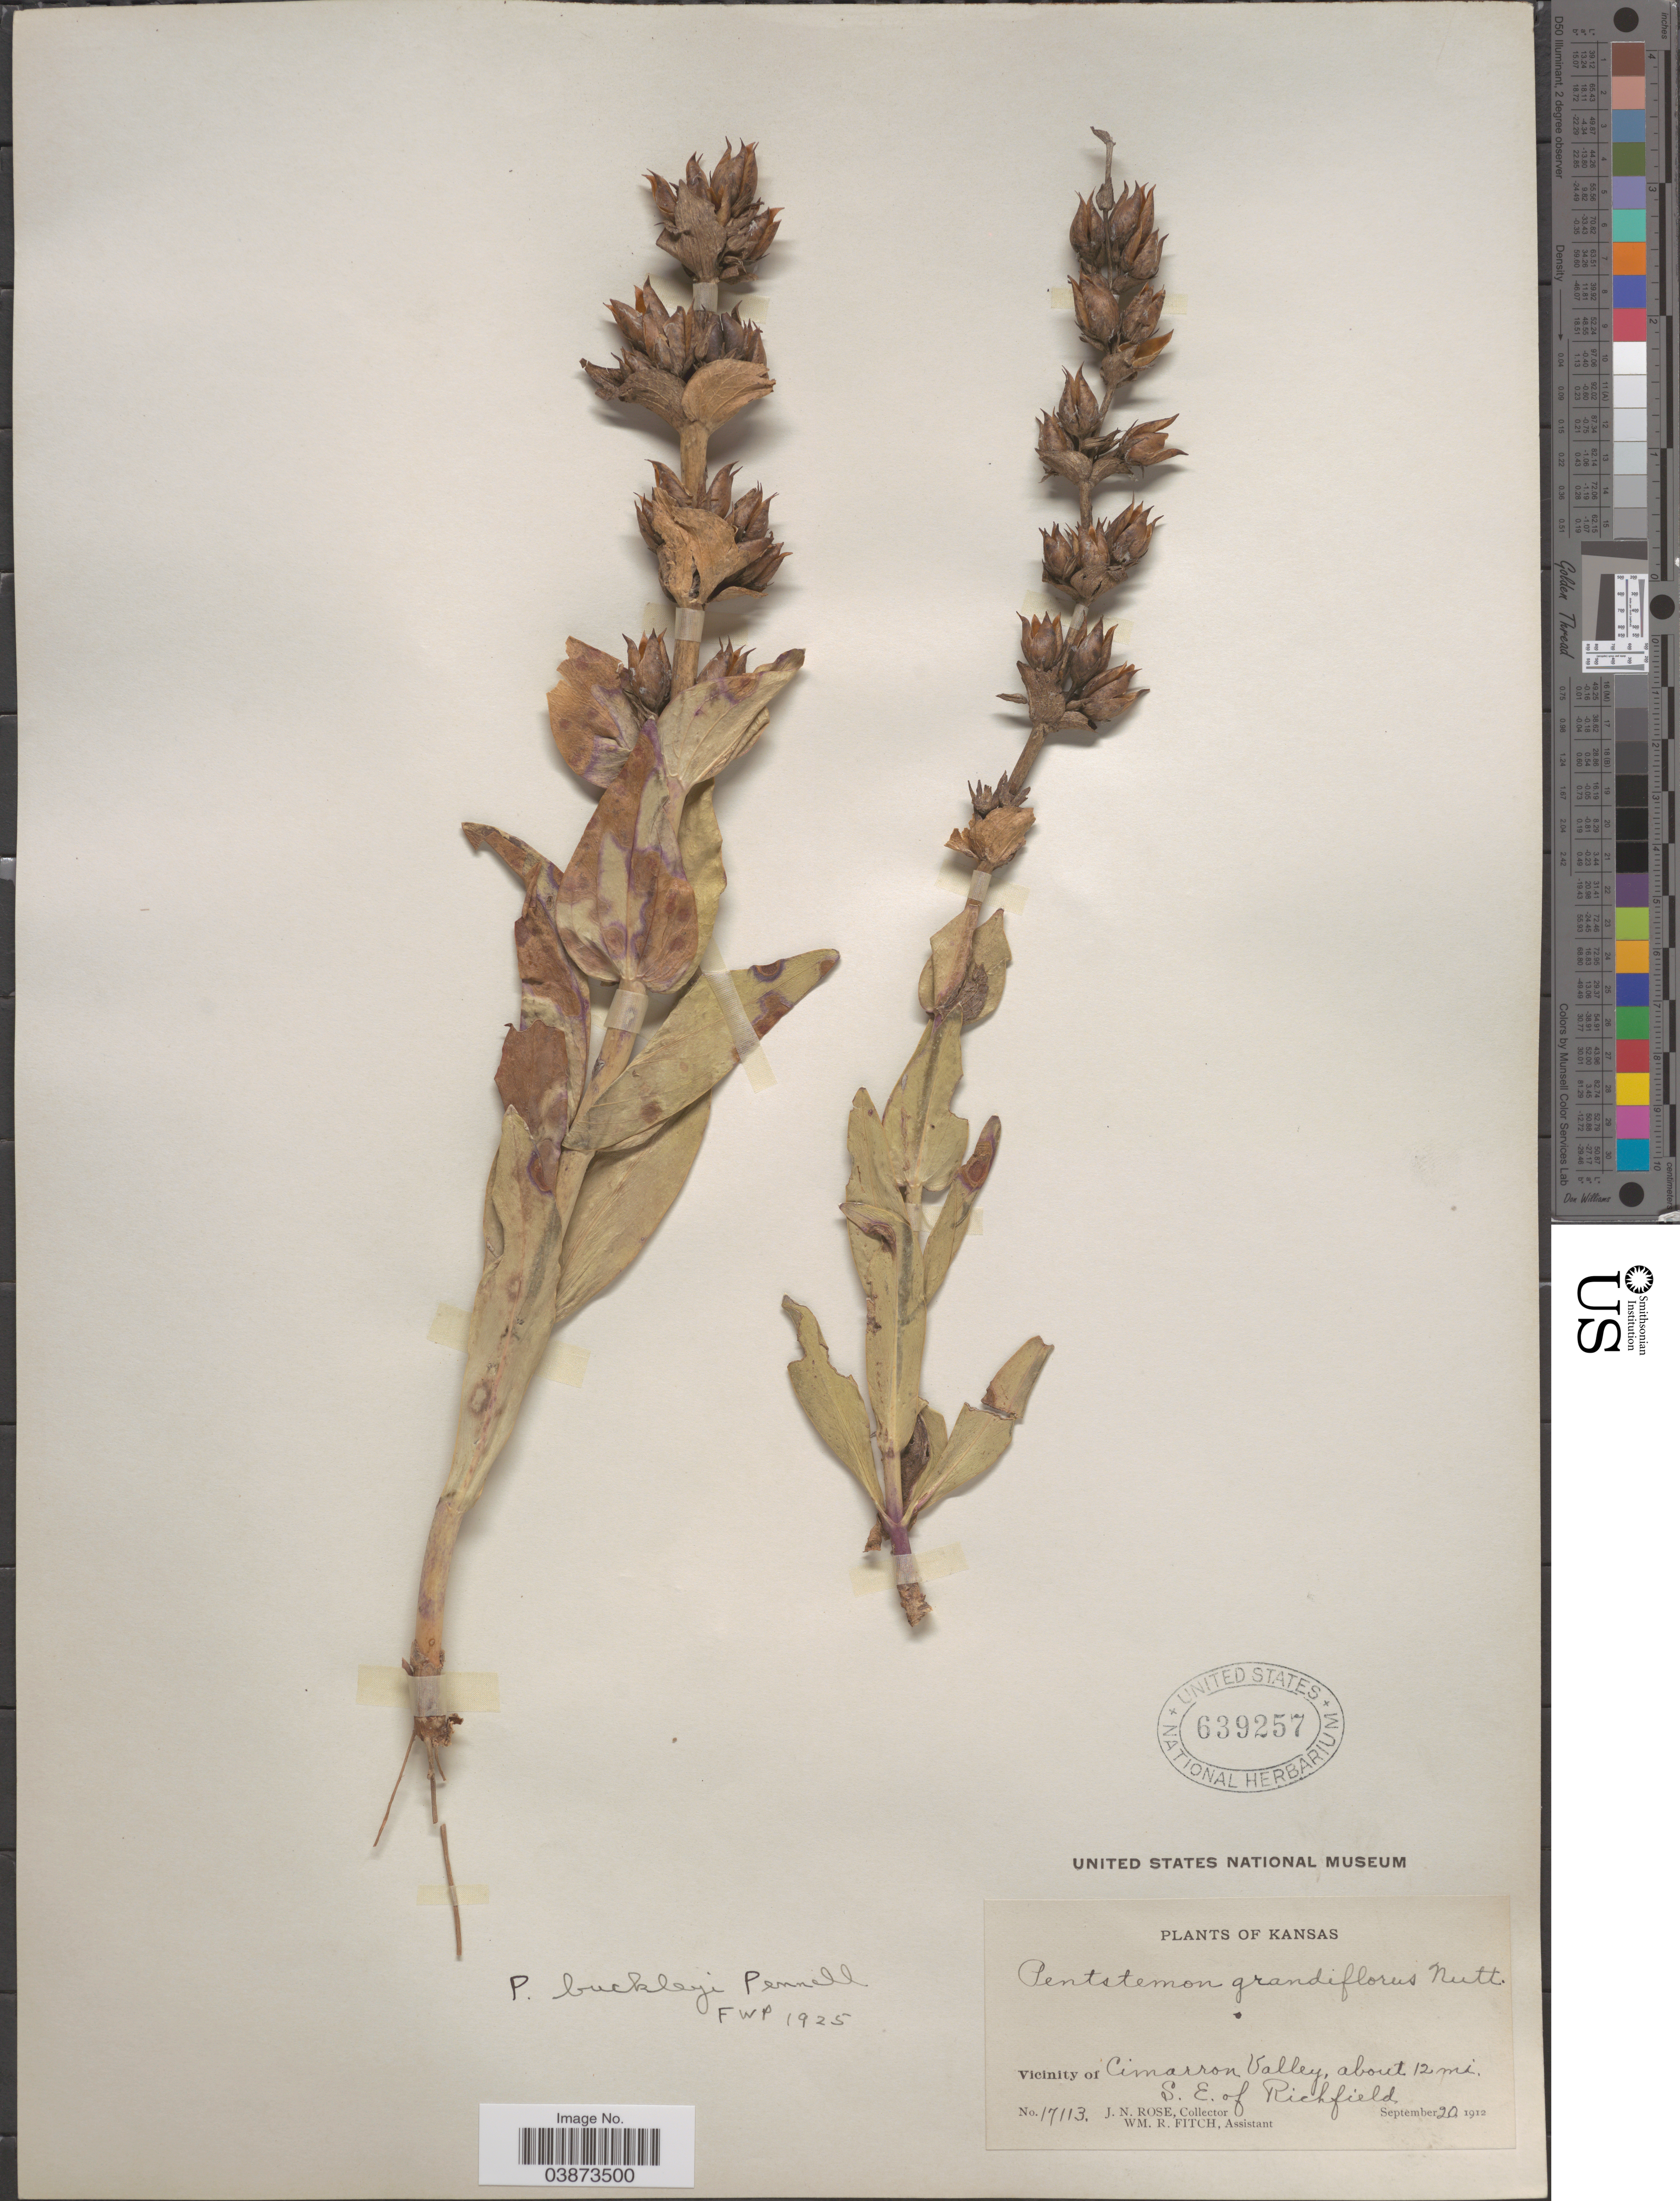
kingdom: Plantae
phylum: Tracheophyta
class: Magnoliopsida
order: Lamiales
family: Plantaginaceae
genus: Penstemon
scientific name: Penstemon buckleyi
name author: Pennell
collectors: J. N. Rose & W. R. Fitch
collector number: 17113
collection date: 1912-09-20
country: United States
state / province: Kansas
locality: Vicinity of Cimarron Valley, about 12 mi. S.E. of Richfield.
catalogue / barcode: US 639257